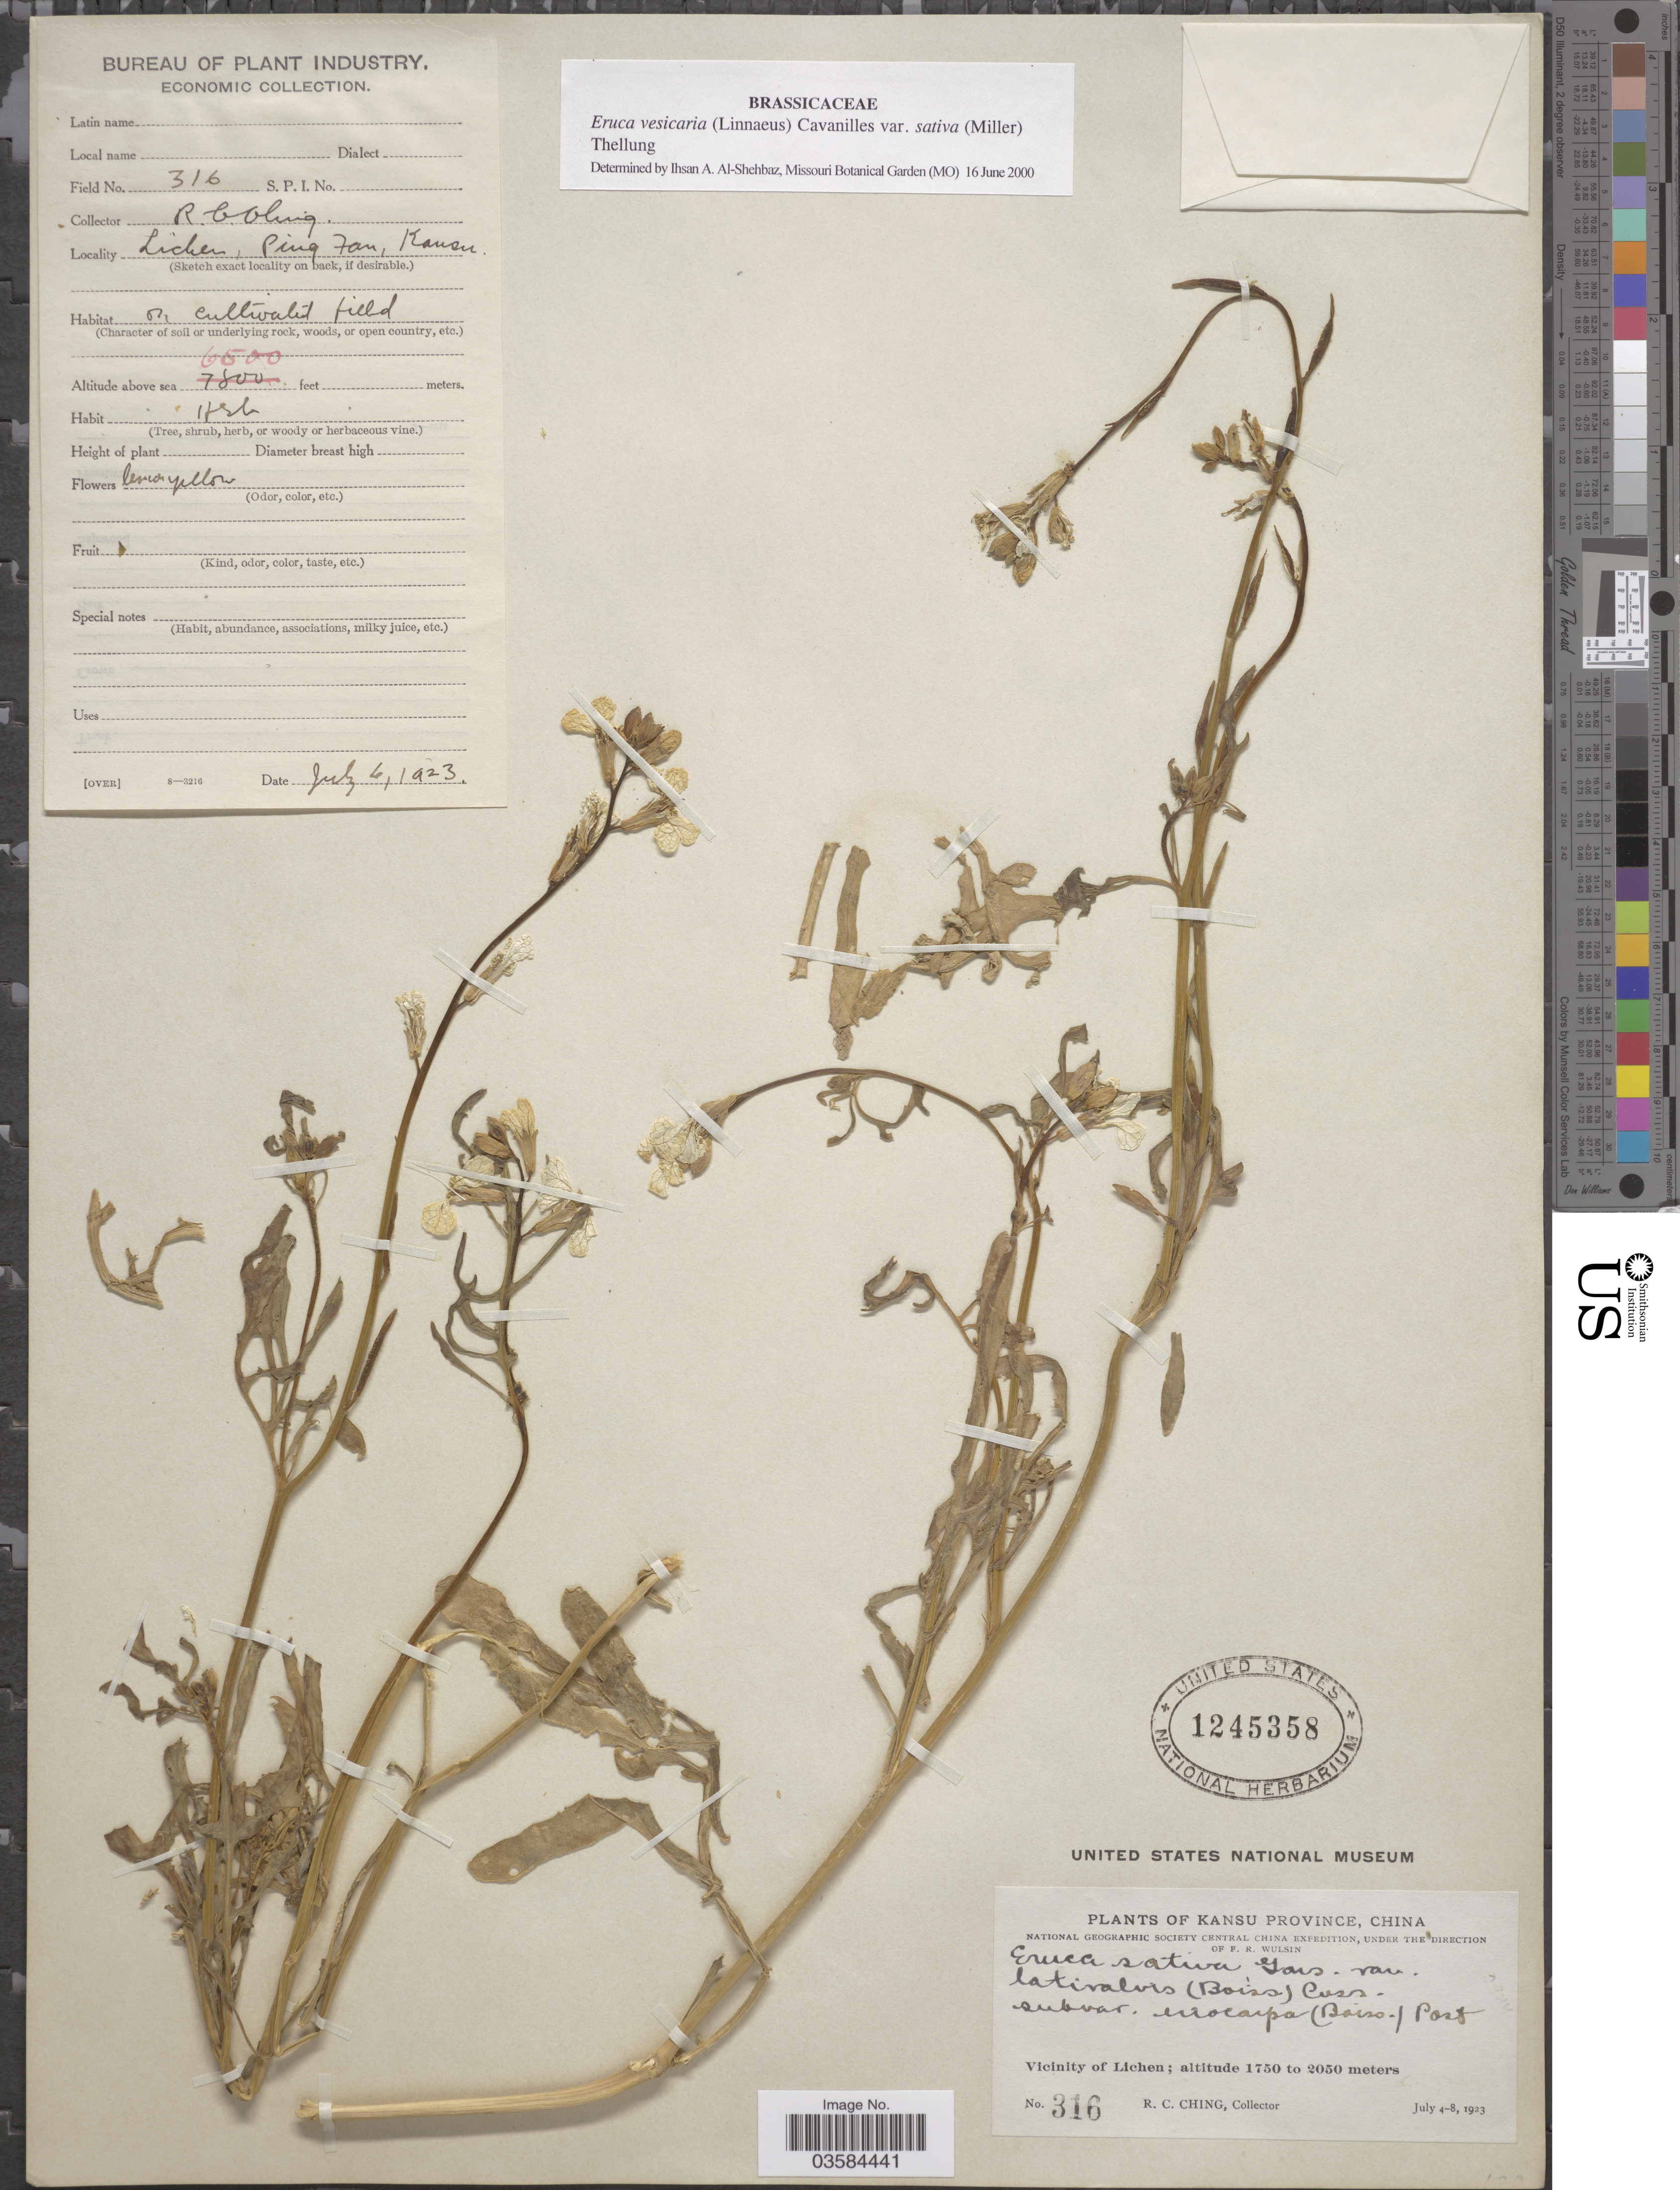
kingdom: Plantae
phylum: Tracheophyta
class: Magnoliopsida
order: Brassicales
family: Brassicaceae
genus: Eruca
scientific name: Eruca vesicaria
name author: (L.) Cav.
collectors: R. C. Ching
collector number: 316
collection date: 1923-07-06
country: China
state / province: Gansu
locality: Kansu Province. Vicinity of Lichen, Ping Fan.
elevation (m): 1981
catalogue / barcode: US 1425358